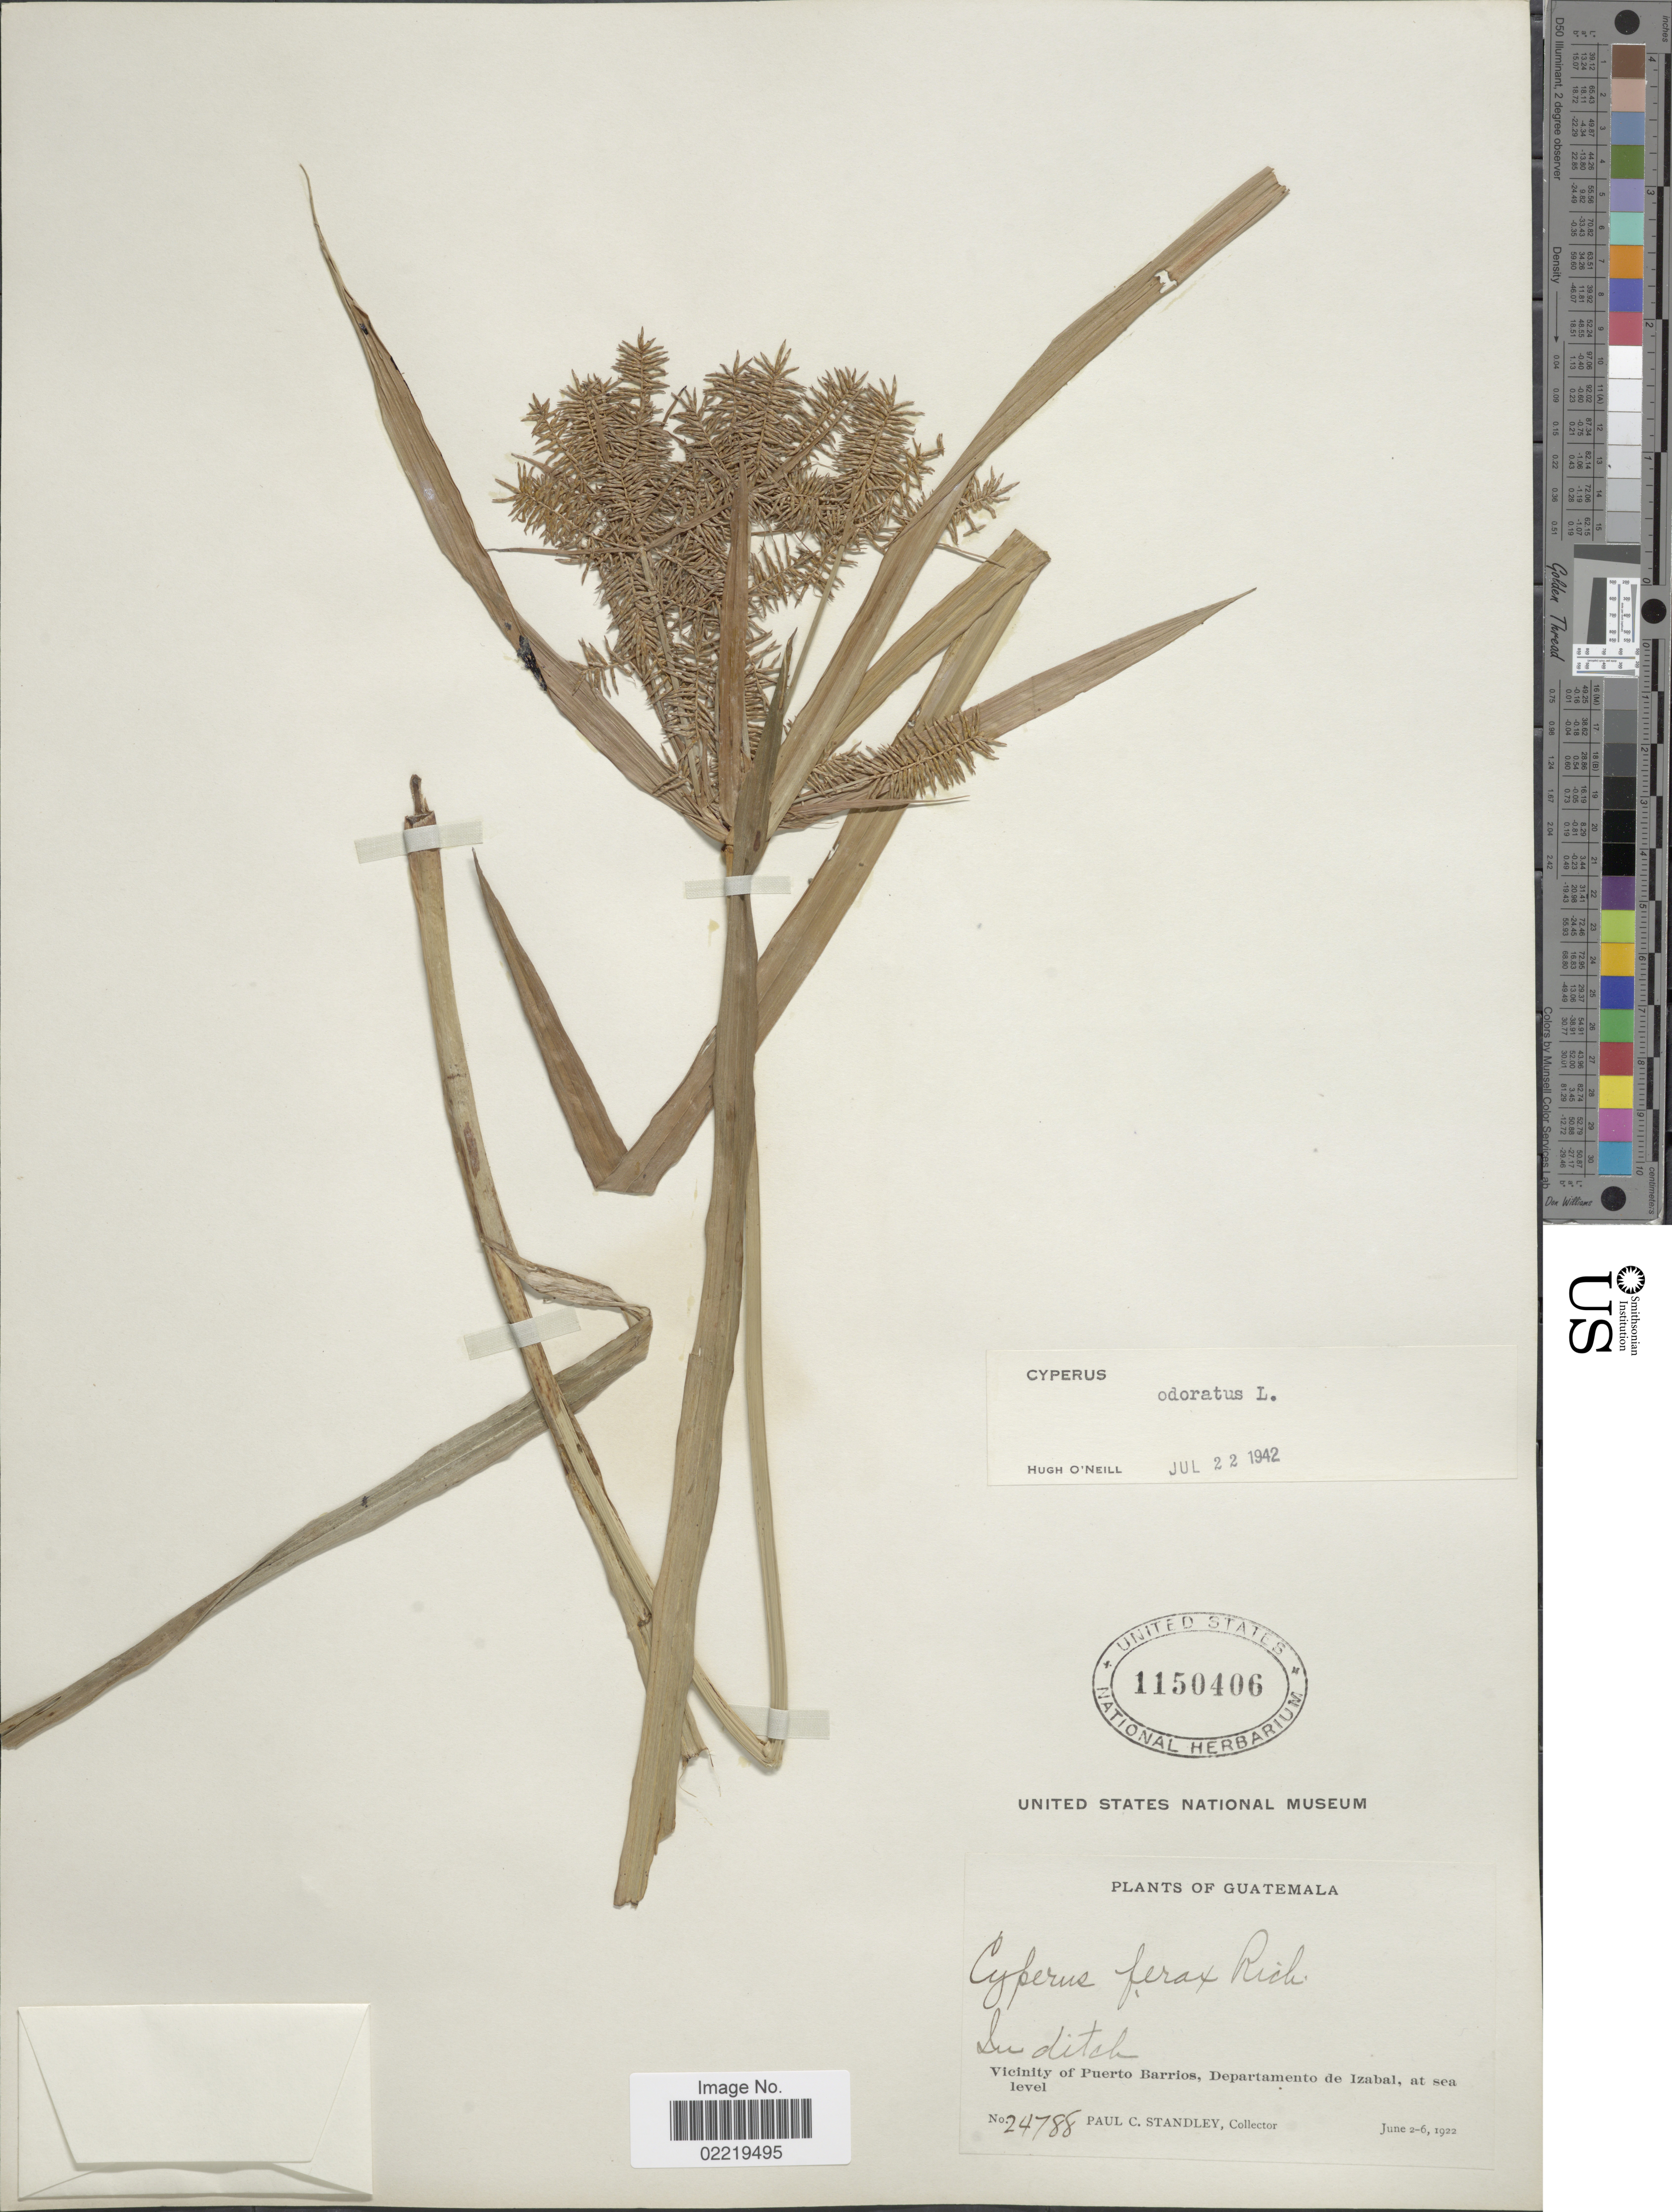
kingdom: Plantae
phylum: Tracheophyta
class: Liliopsida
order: Poales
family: Cyperaceae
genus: Cyperus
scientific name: Cyperus odoratus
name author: L.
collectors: P. C. Standley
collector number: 24788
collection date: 1922-06-02/1922-06-06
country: Guatemala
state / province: Izabal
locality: In ditch, Vicinity of Puerto Barrios.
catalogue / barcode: US 1150406